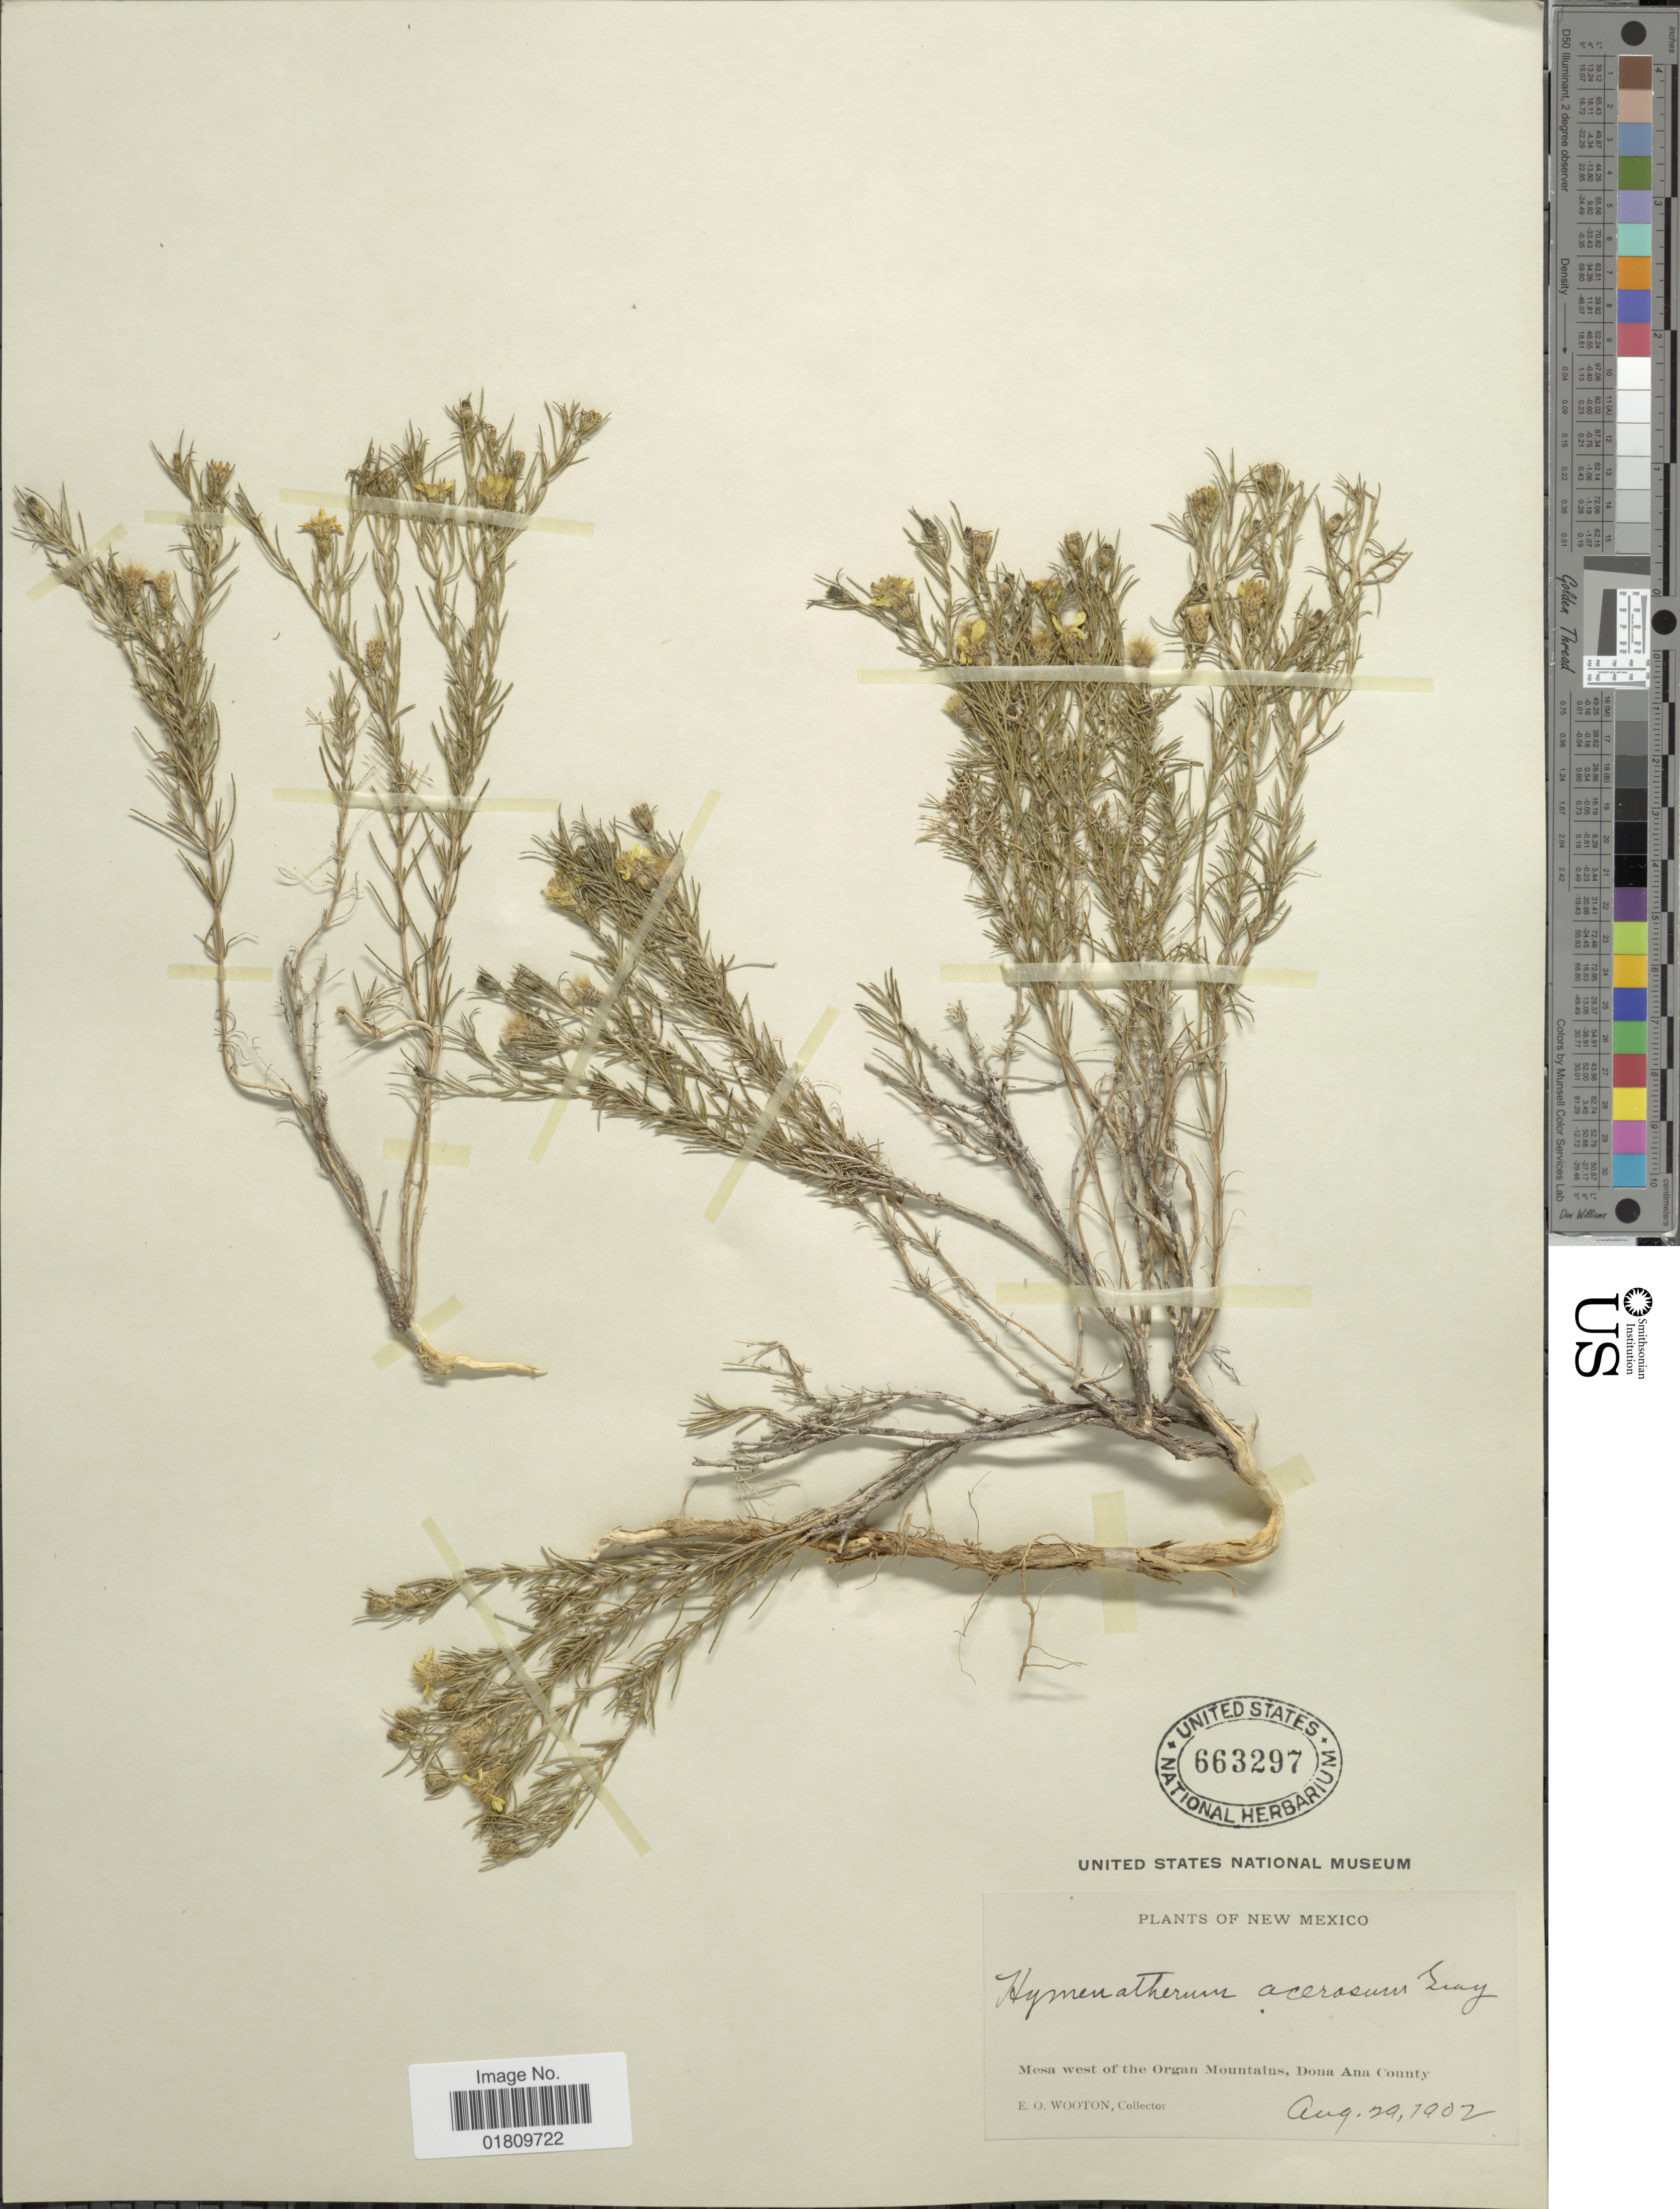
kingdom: Plantae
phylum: Tracheophyta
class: Magnoliopsida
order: Asterales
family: Asteraceae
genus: Thymophylla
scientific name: Thymophylla acerosa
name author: (DC.) Strother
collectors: E. O. Wooton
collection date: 1902-08-29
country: United States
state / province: New Mexico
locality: Mesa west of the Organ Mountains, Dona Ana County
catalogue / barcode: US 663297